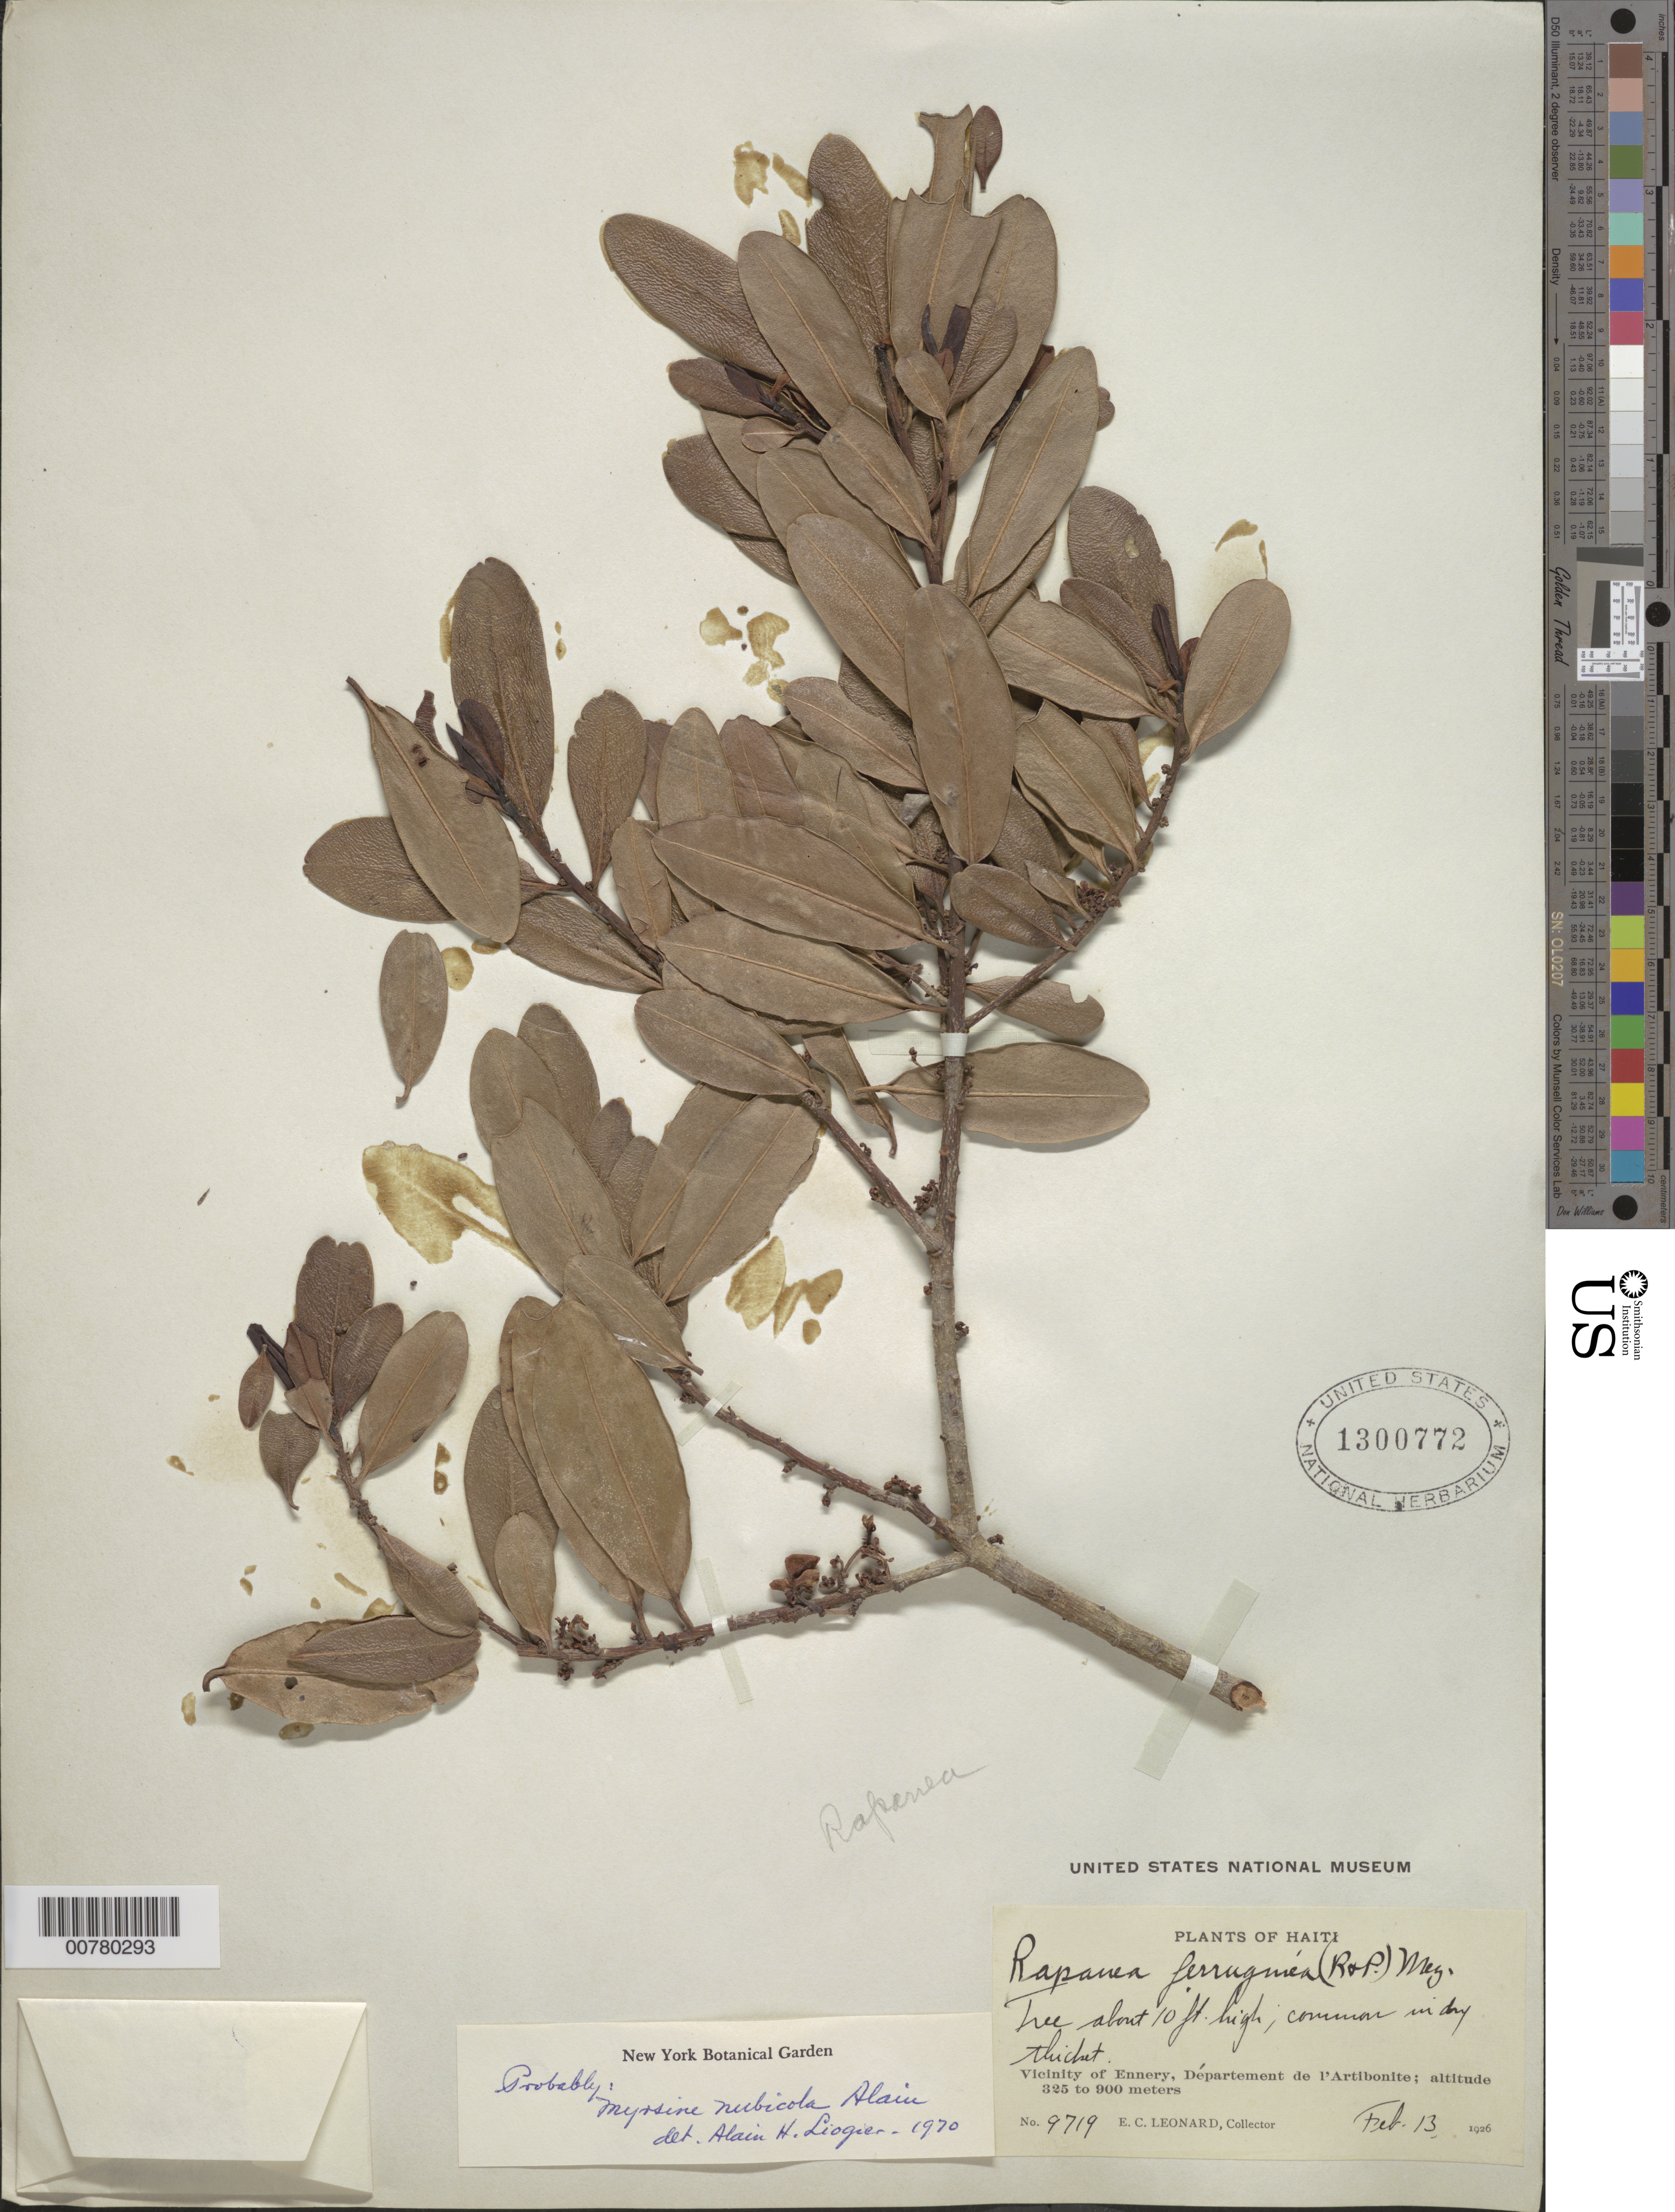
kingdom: Plantae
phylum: Tracheophyta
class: Magnoliopsida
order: Ericales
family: Primulaceae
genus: Myrsine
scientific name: Myrsine nubicola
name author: Alain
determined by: Liogier, Alain H.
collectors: E. C. Leonard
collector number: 9719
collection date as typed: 13 Feb 1926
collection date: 1926-02-13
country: Haiti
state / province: Artibonite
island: Hispaniola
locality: Vicinity of Ennery.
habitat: Dry thicket.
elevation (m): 325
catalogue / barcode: US 1300772